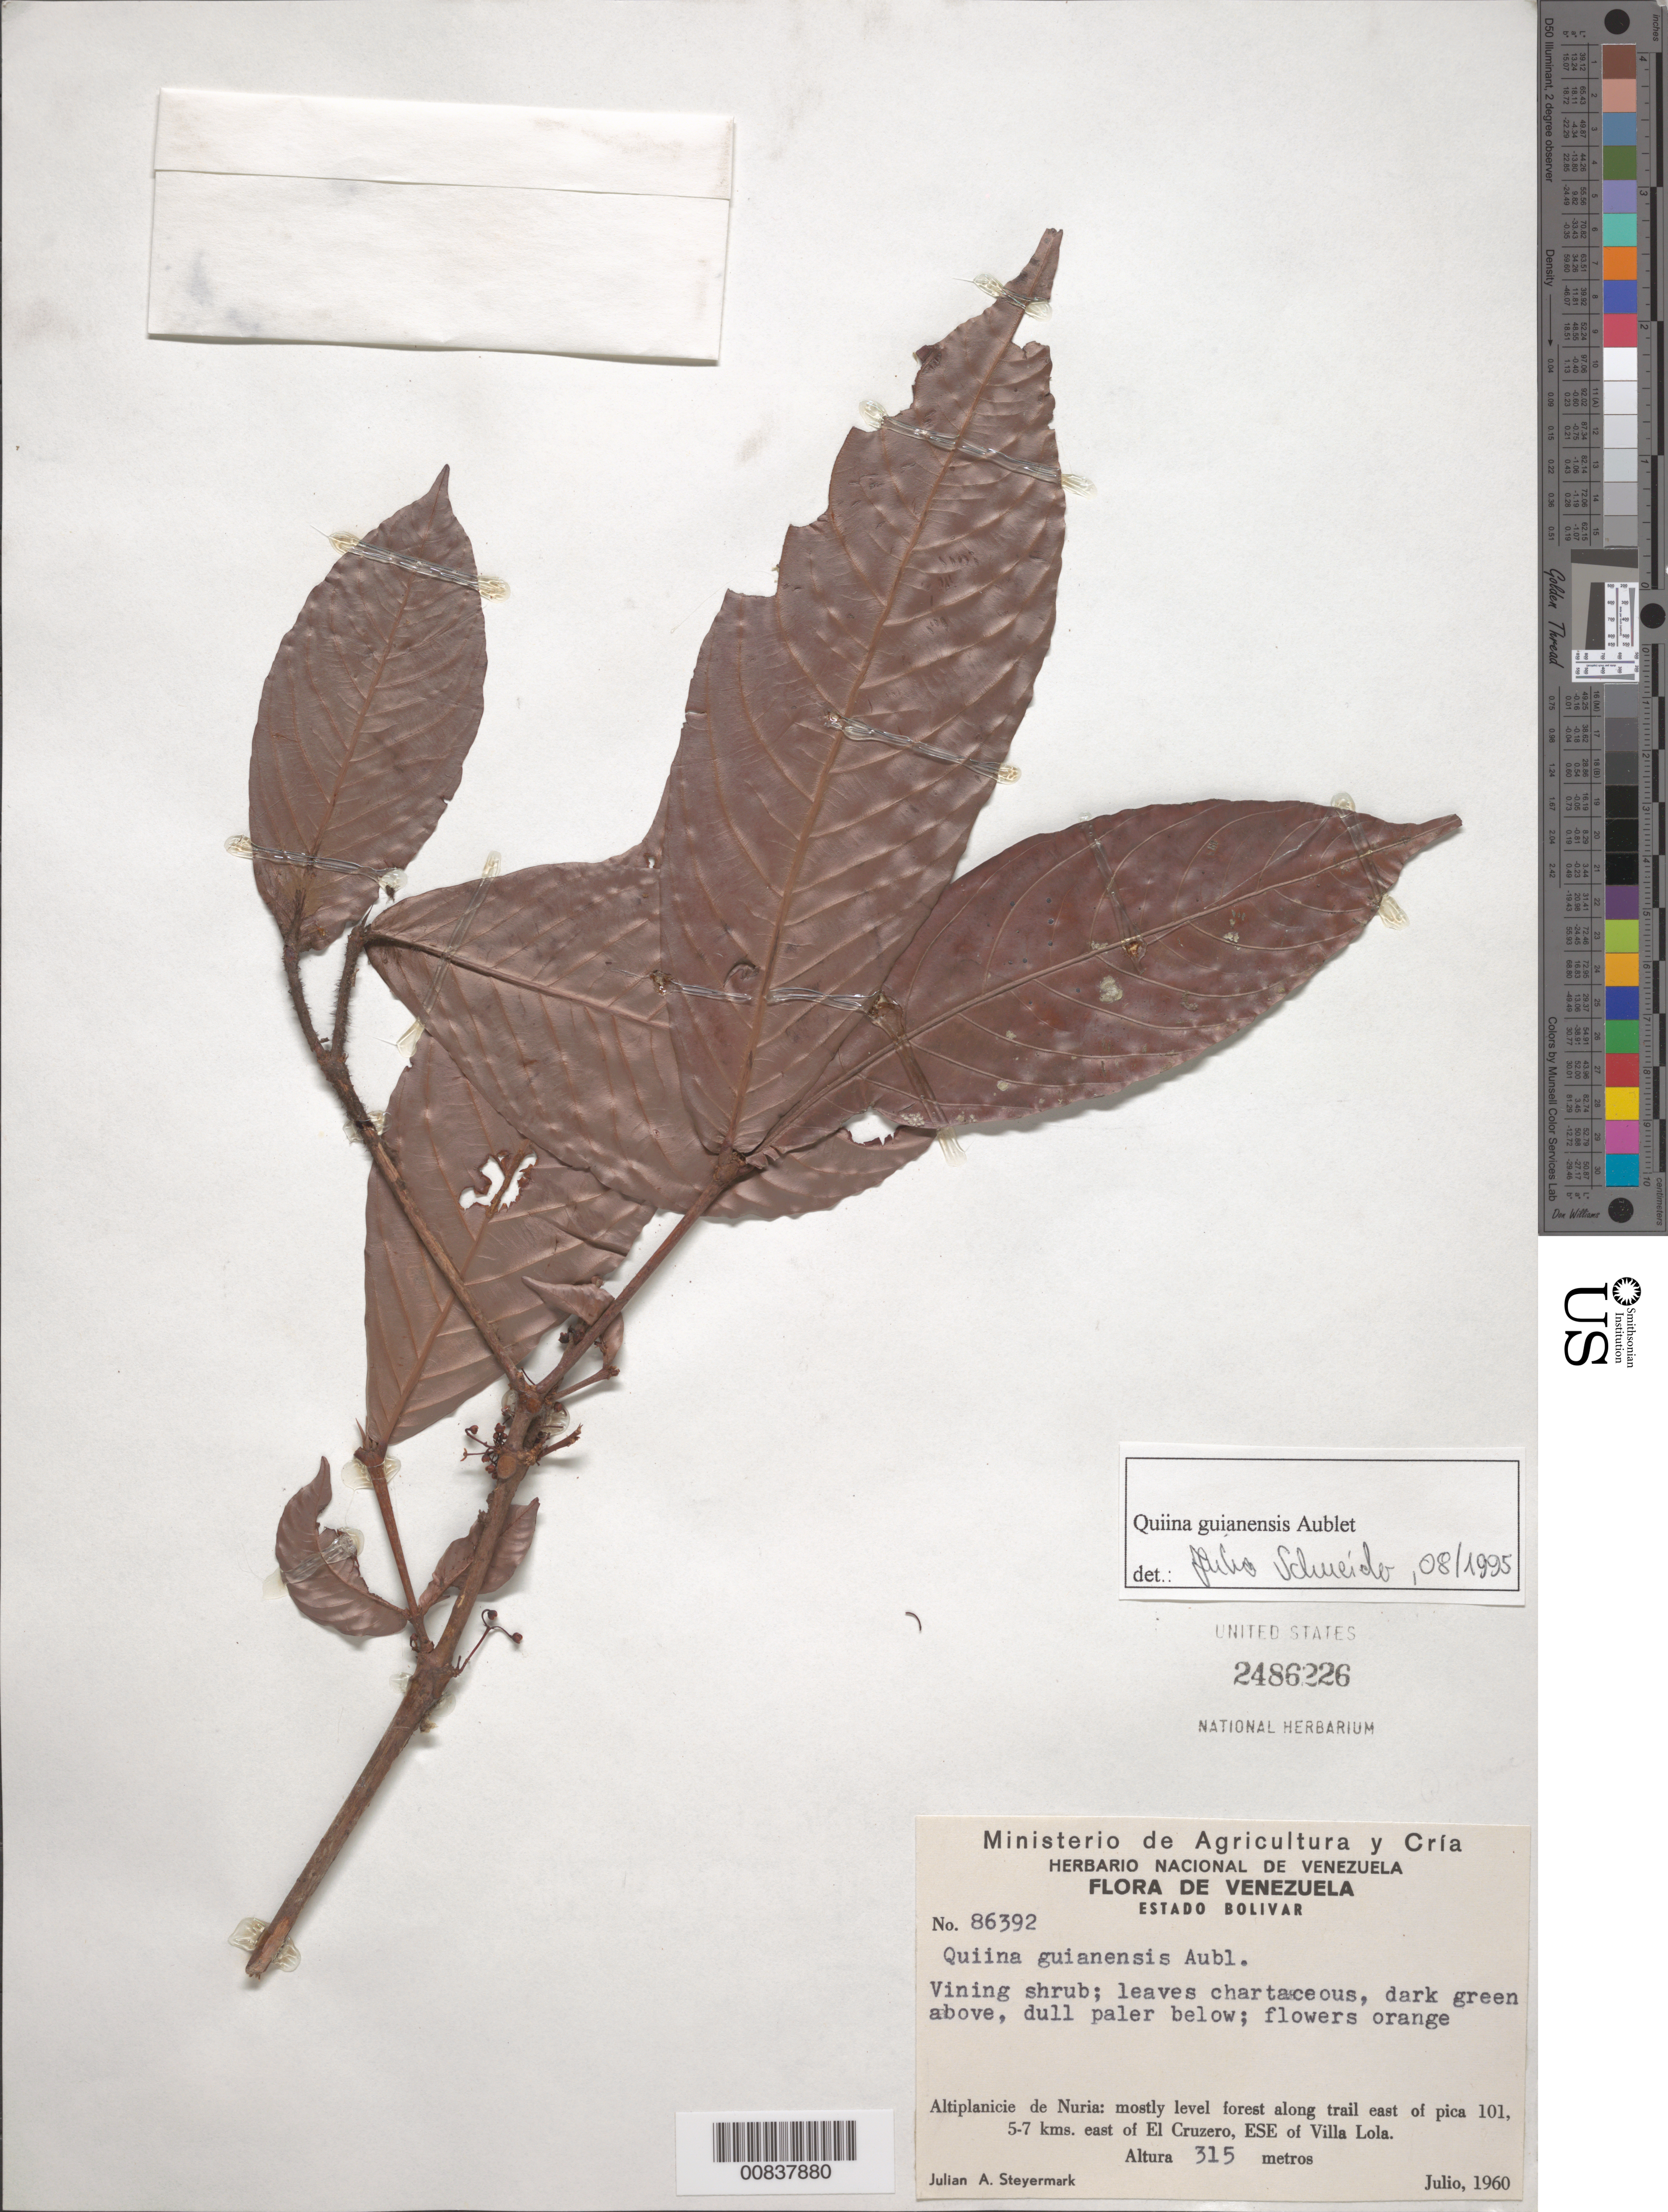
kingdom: Plantae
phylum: Tracheophyta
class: Magnoliopsida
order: Malpighiales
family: Quiinaceae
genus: Quiina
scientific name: Quiina guianensis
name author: Aubl.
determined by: Schneider, J.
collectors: J. Steyermark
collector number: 86392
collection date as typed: Jul-60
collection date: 1960-07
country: Venezuela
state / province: Bolívar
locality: Altiplanicie de Nuria, trail E of pk 101, 5-7 km E of El Cruzero, ESE of Villa Lola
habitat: Mostly level forest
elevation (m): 315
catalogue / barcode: US 2486226